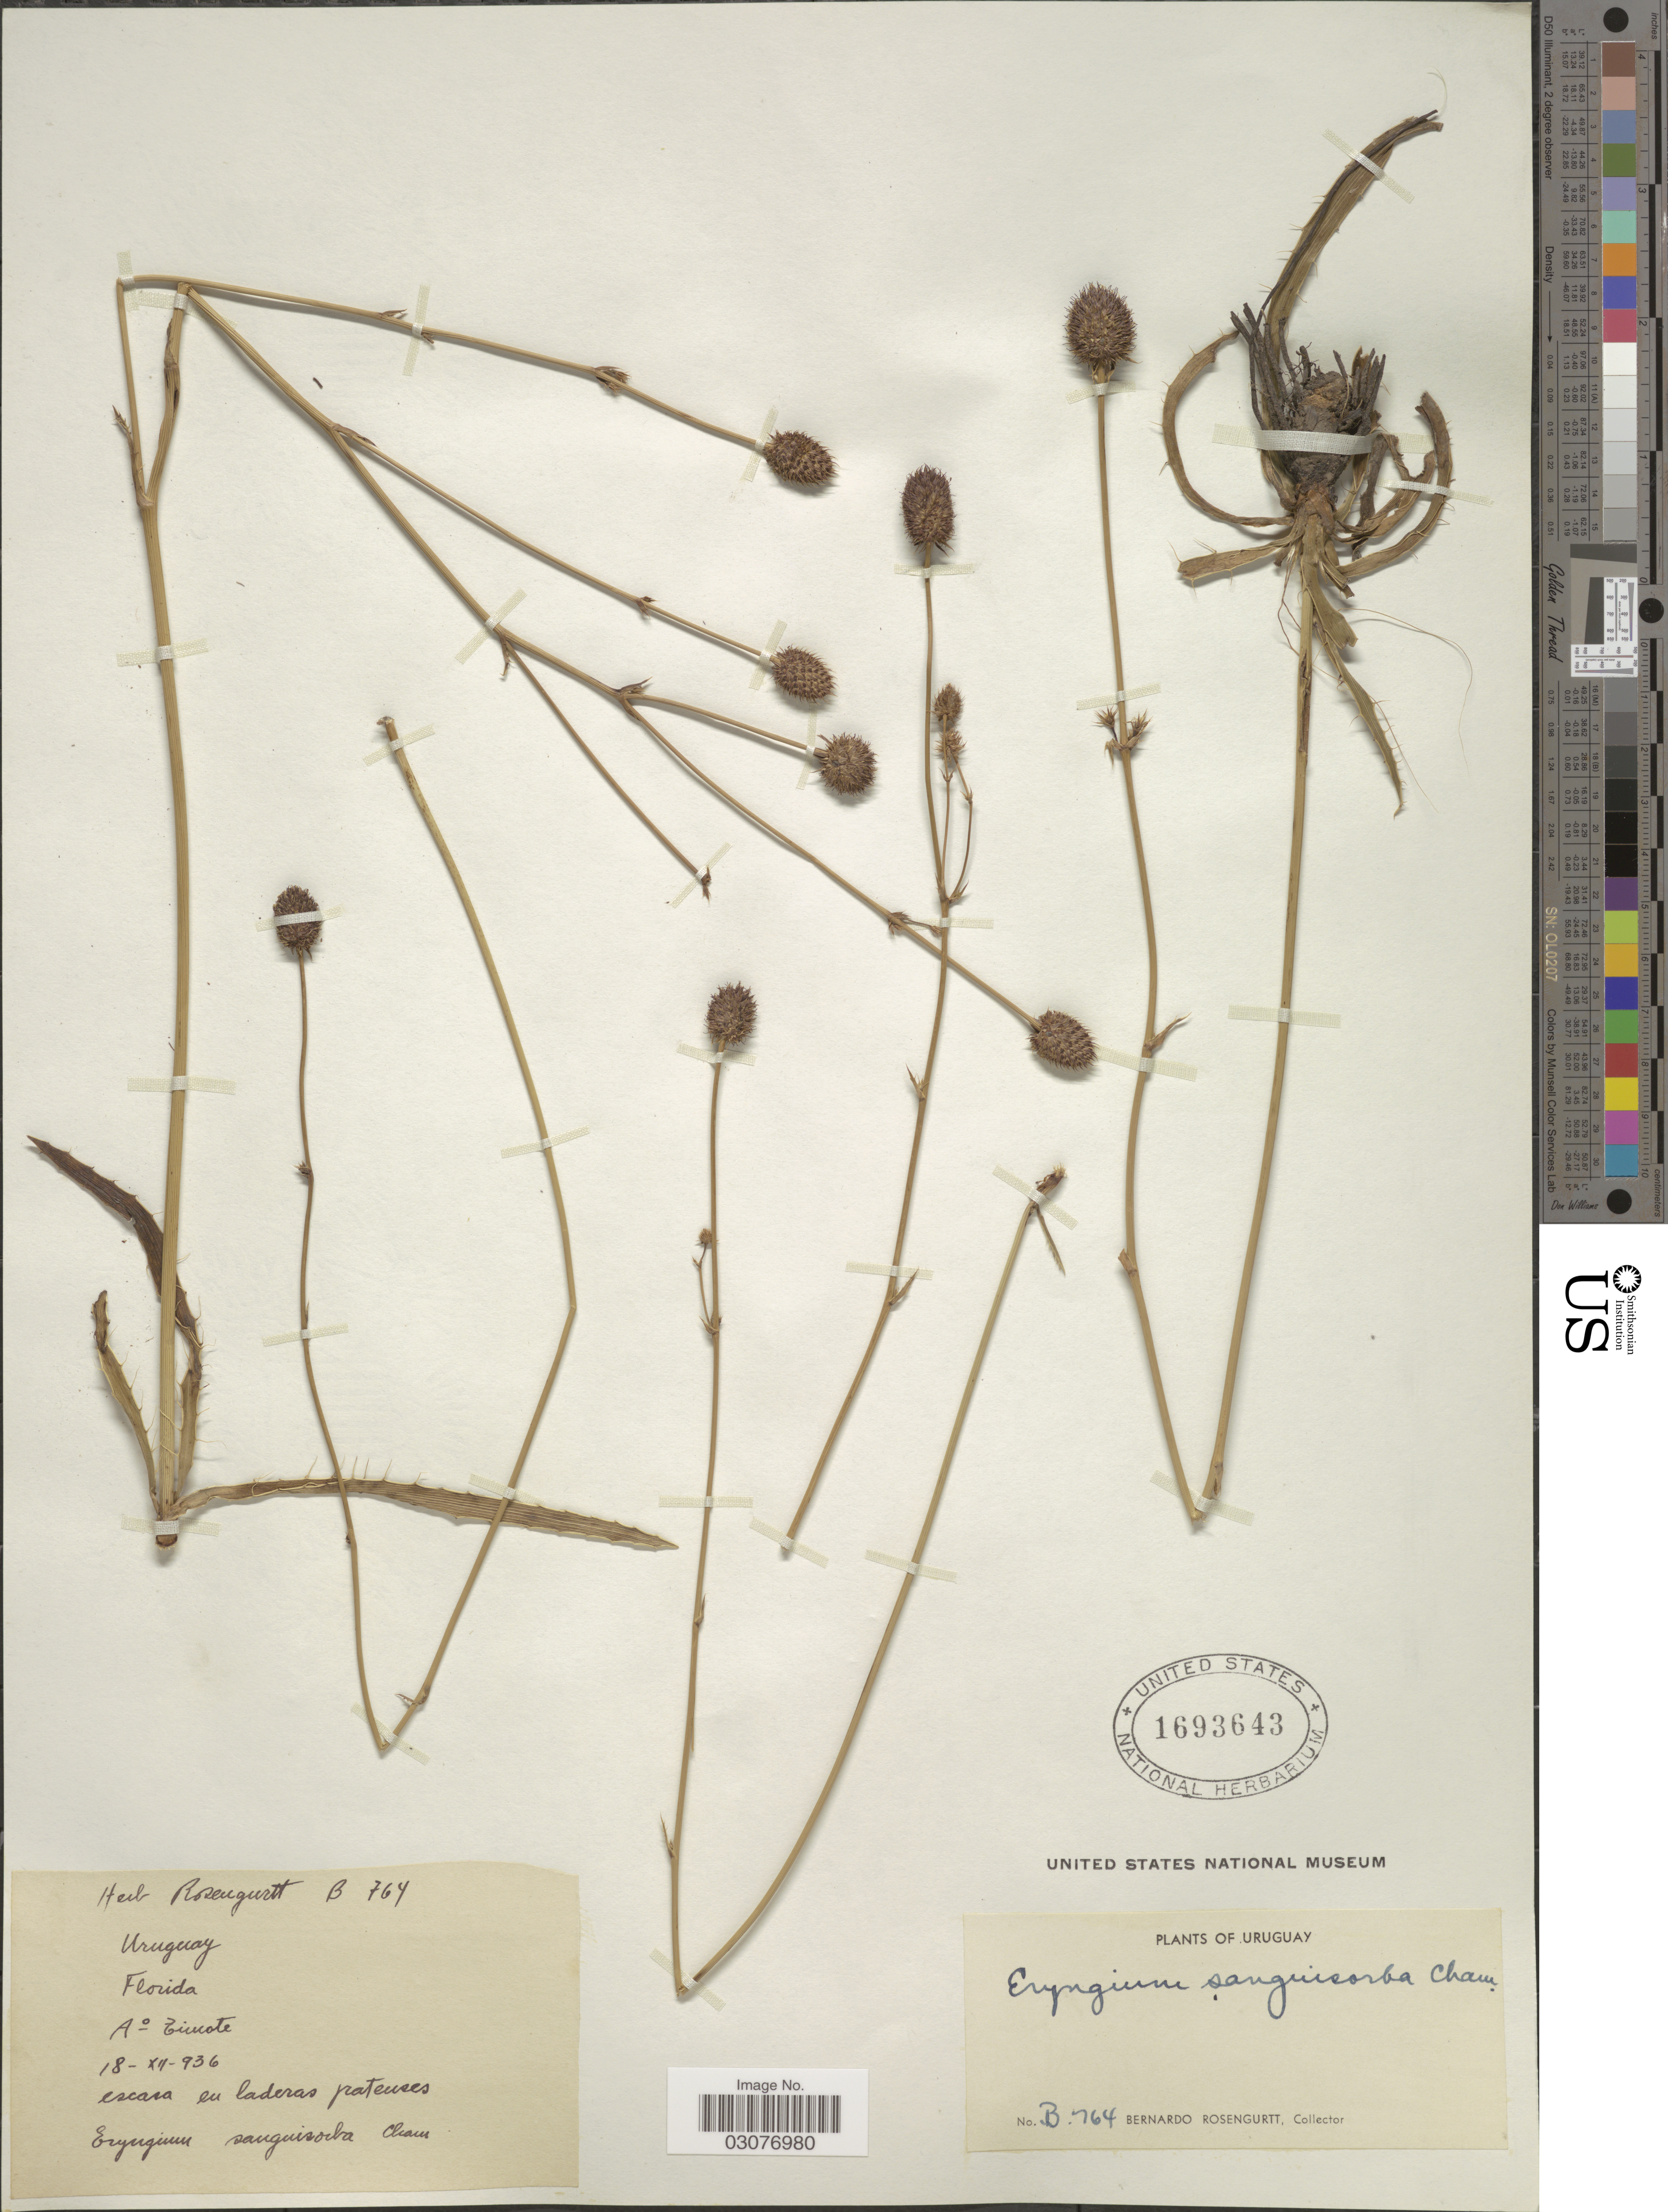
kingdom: Plantae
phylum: Tracheophyta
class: Magnoliopsida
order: Apiales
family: Apiaceae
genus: Eryngium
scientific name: Eryngium sanguisorba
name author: Cham. & Schltdl.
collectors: B. Rosengurtt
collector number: B764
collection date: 1936-12-18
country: Uruguay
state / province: Florida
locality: A° Timote.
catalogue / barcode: US 1693643